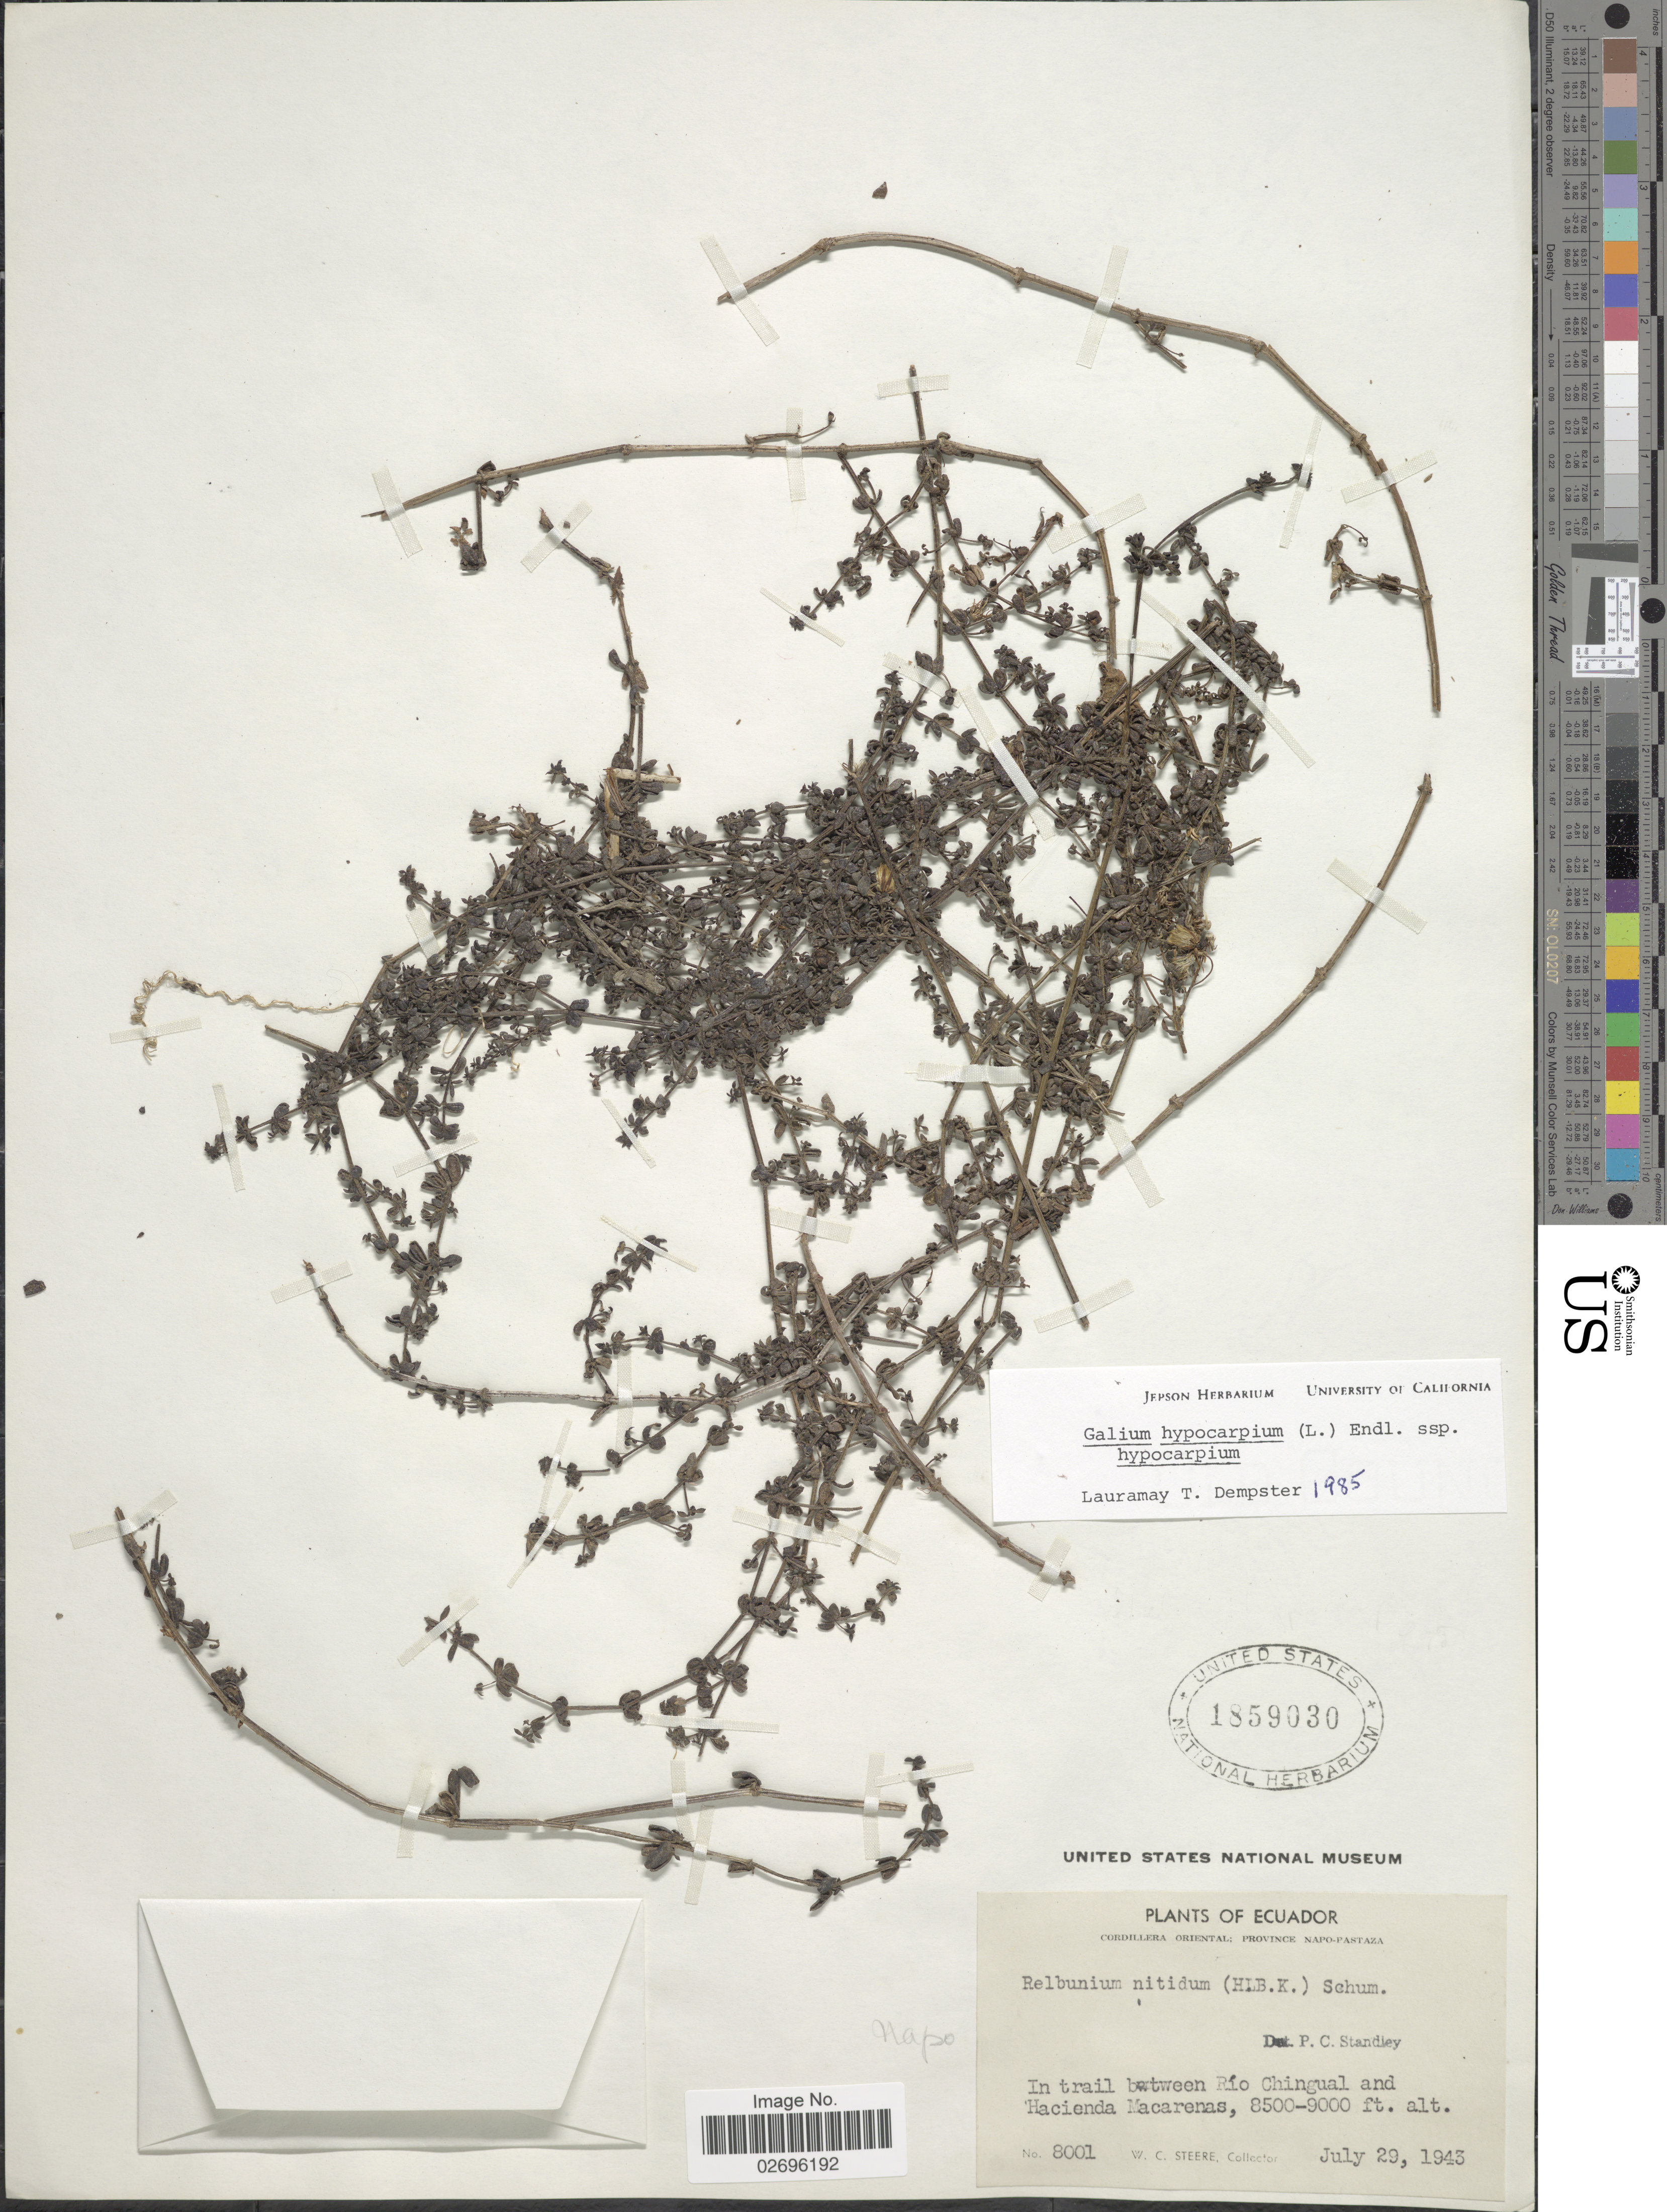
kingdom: Plantae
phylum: Tracheophyta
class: Magnoliopsida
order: Gentianales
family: Rubiaceae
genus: Galium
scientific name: Galium hypocarpium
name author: (L.) Endl. ex Griseb.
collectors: W. C. Steere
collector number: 8001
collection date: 1943-07-29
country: Ecuador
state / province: Napo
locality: Cordillera Oriental. In trail between Río Chingual and Hacienda Macarenas.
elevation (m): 2591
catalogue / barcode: US 1859030